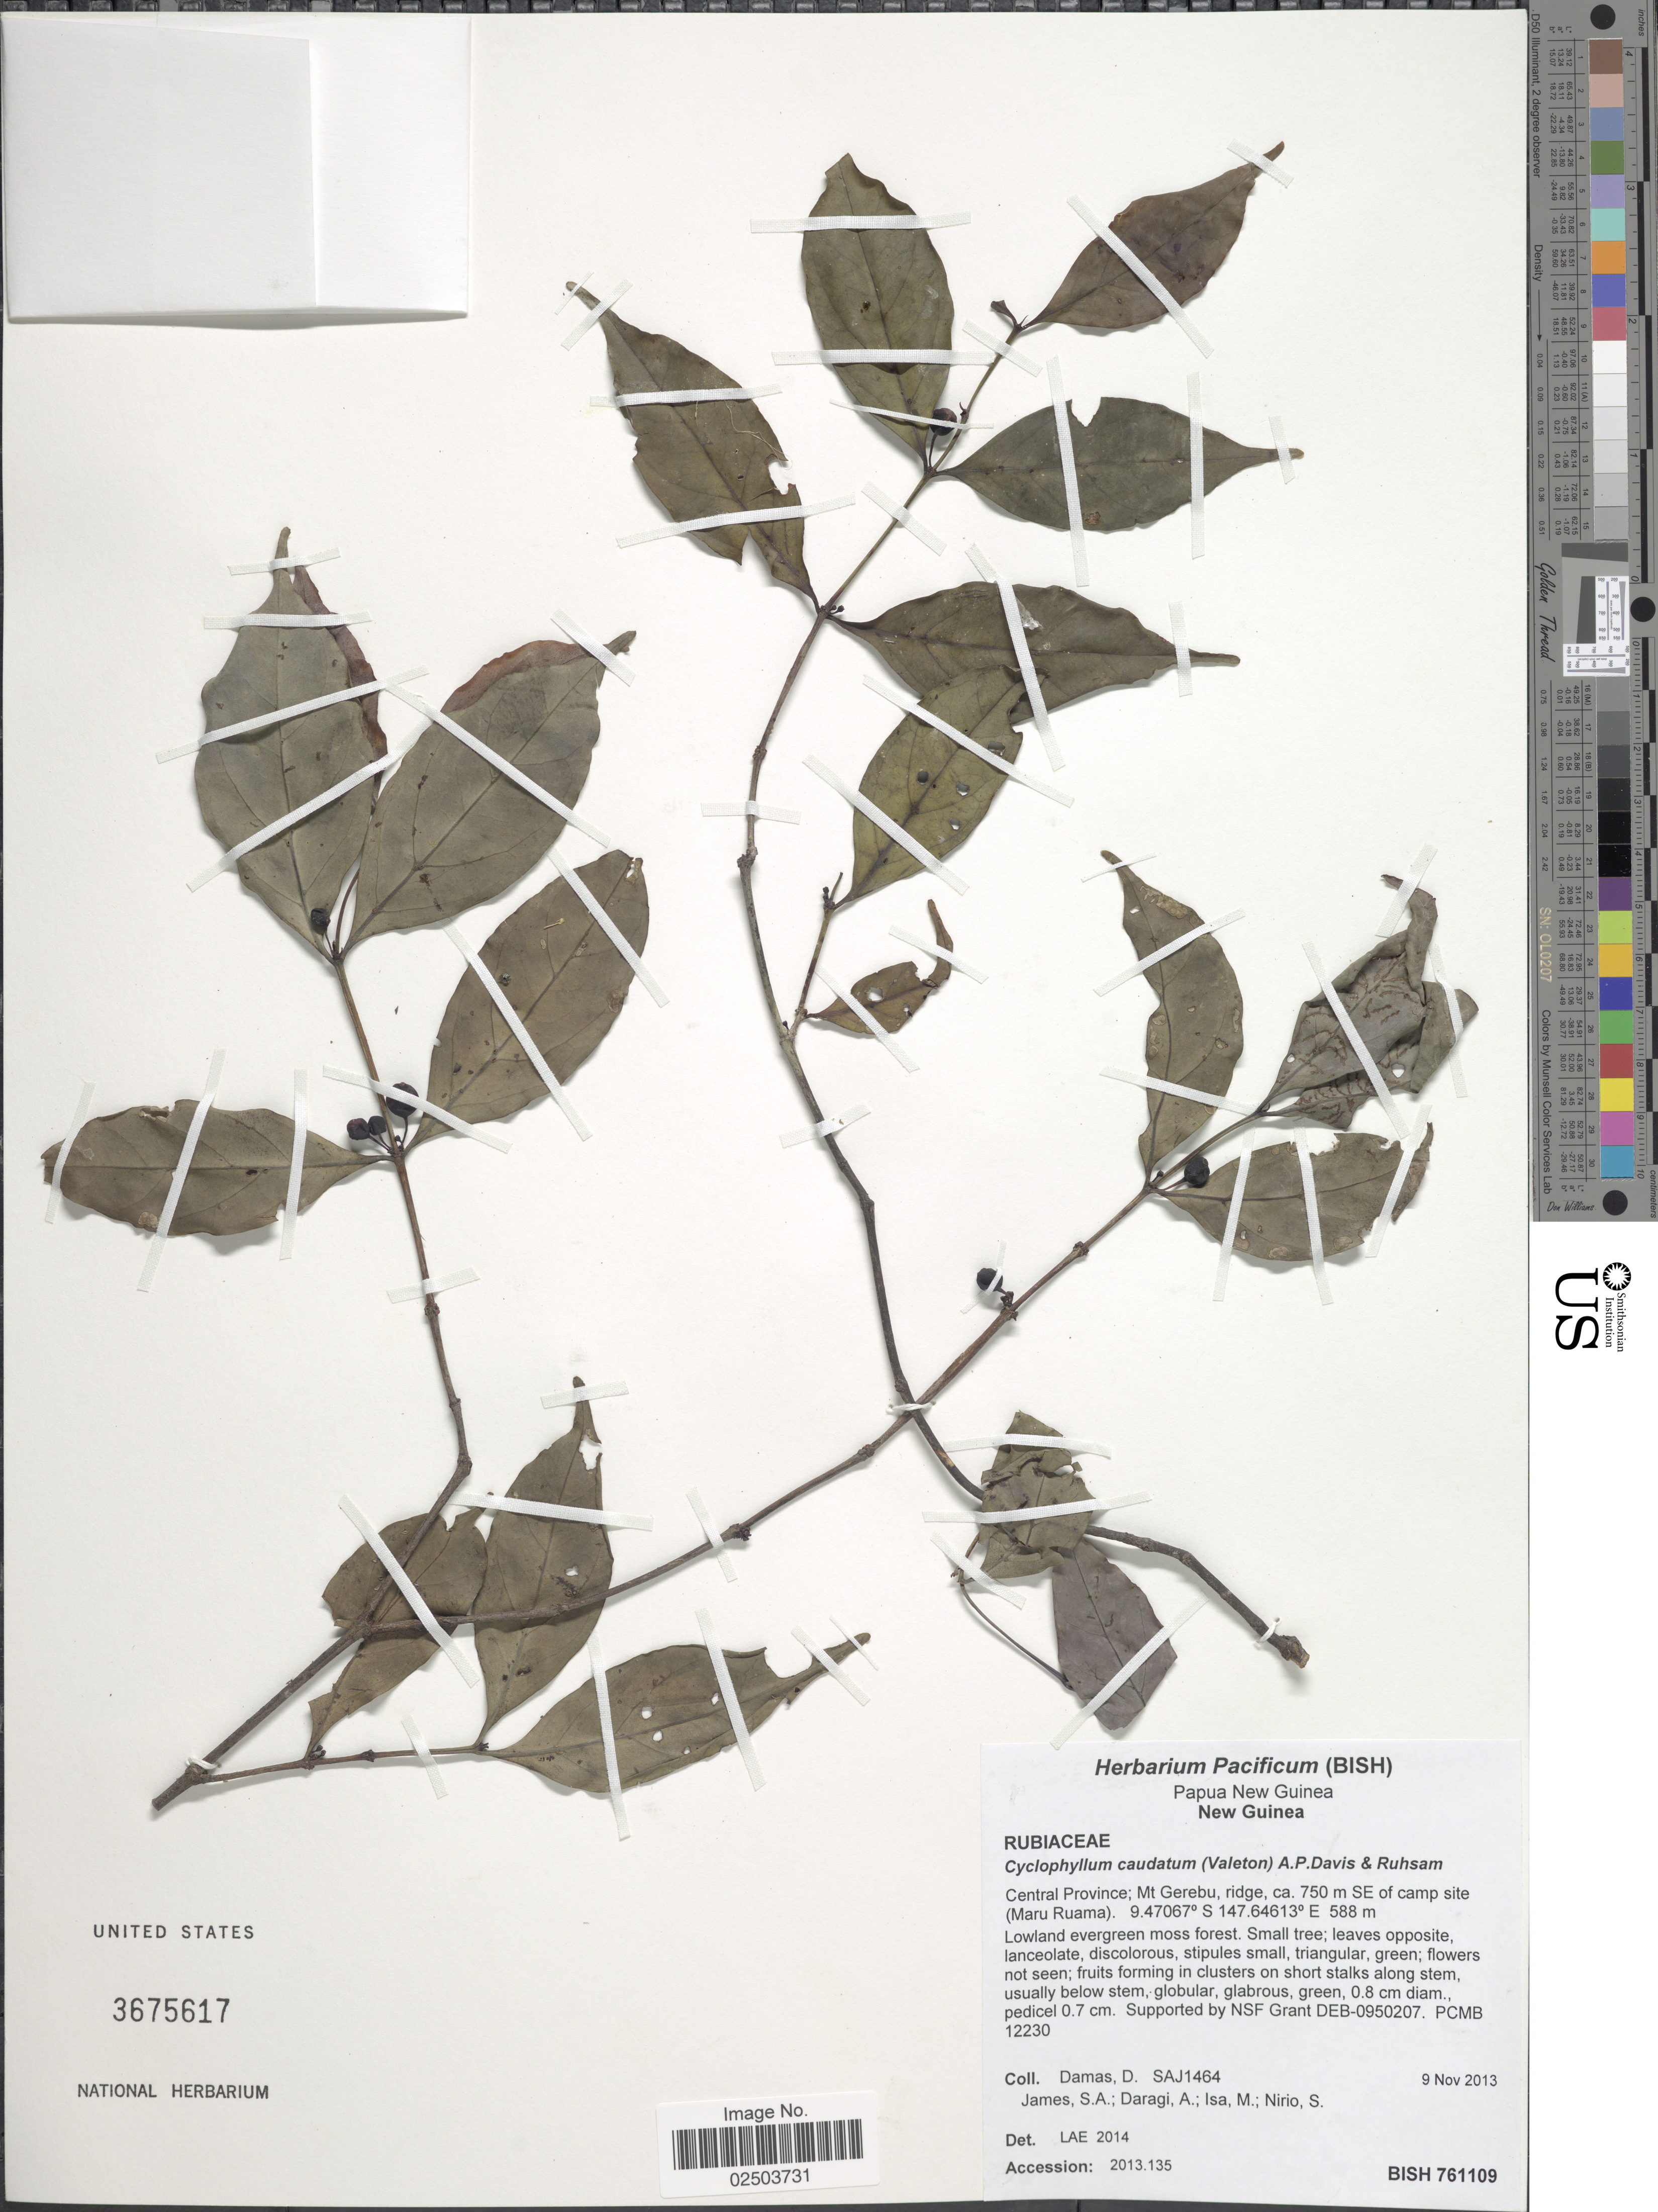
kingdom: Plantae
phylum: Tracheophyta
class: Magnoliopsida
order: Gentianales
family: Rubiaceae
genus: Cyclophyllum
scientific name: Cyclophyllum caudatum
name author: (Valeton) A.P. Davis & Ruhsam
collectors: D. Damas, S. James, A. Daragi, M. Isa & S. Nirio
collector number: SAJ1464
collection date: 2013-11-09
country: Papua New Guinea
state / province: Central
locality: Papua New Guinea, New Guinea. Central Province; Mt. Gerebu, ridge, ca. 750 m SE of camp site (Maru Ruama)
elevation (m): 588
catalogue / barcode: US 3675617